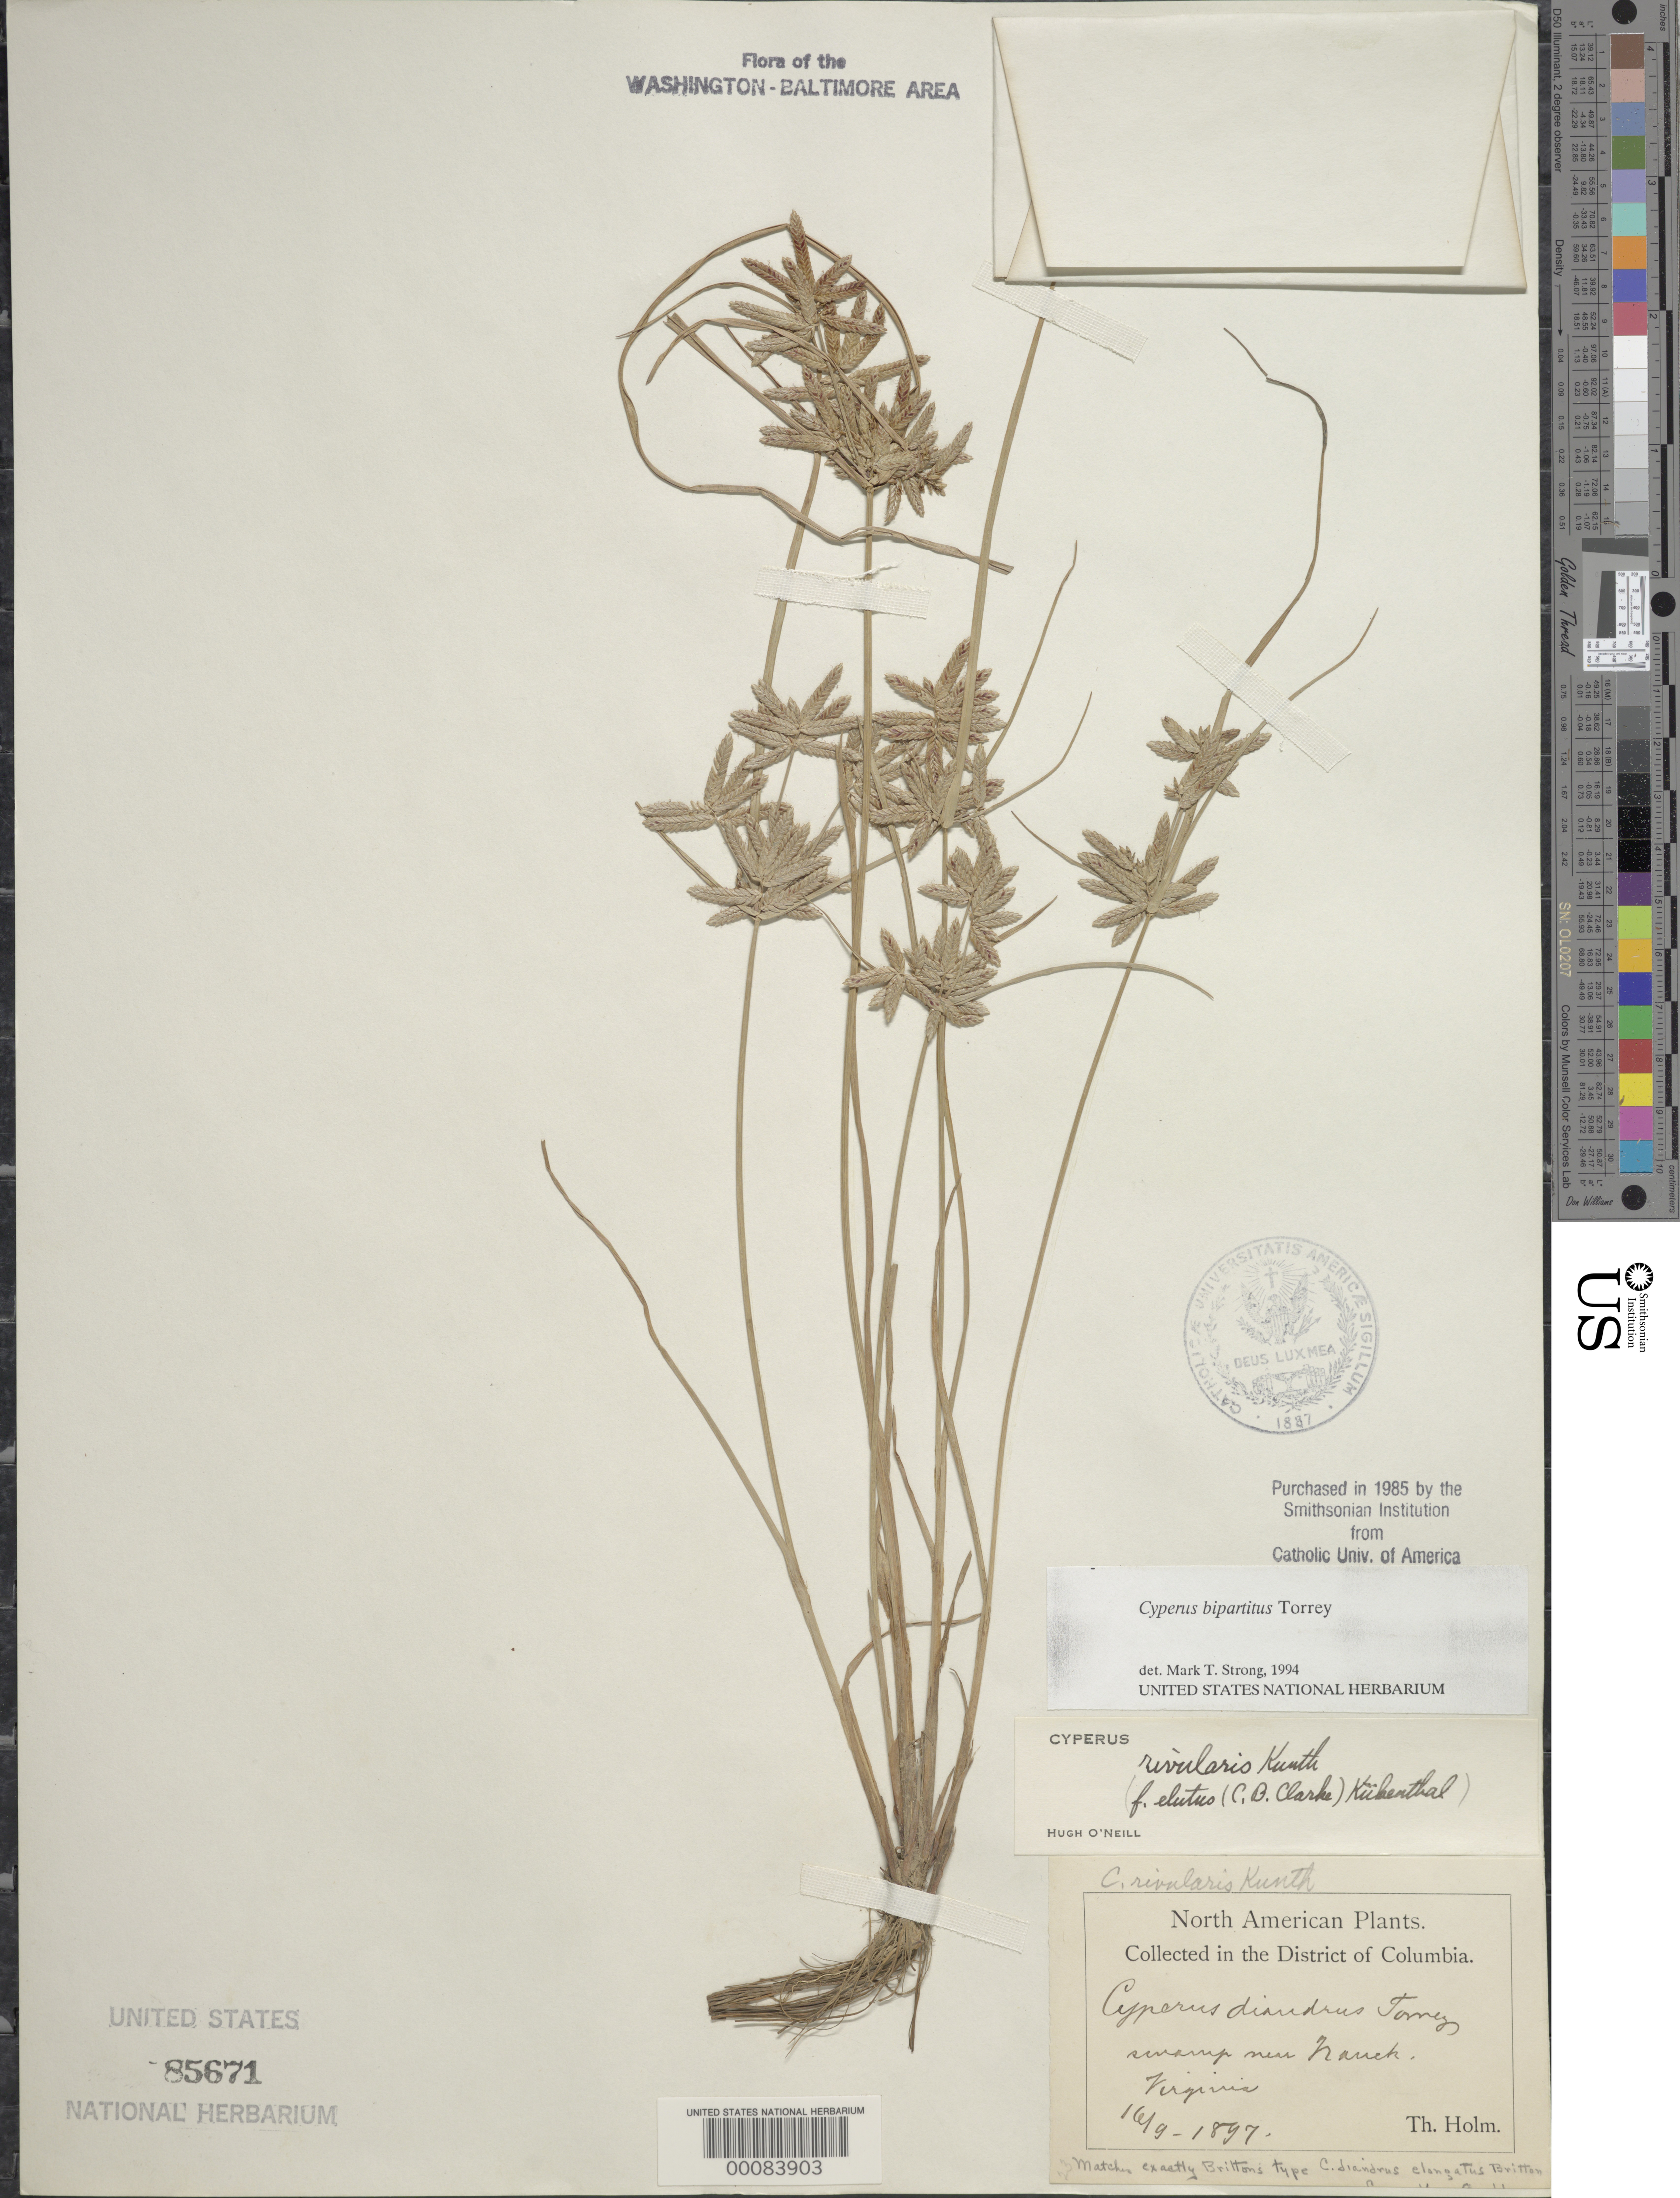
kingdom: Plantae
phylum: Tracheophyta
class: Liliopsida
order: Poales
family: Cyperaceae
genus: Cyperus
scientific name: Cyperus bipartitus Torr.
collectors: T. Holm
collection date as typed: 16 Sep 1897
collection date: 1897-09-16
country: United States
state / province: Virginia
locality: Near Frank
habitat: Swamp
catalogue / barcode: US 85671